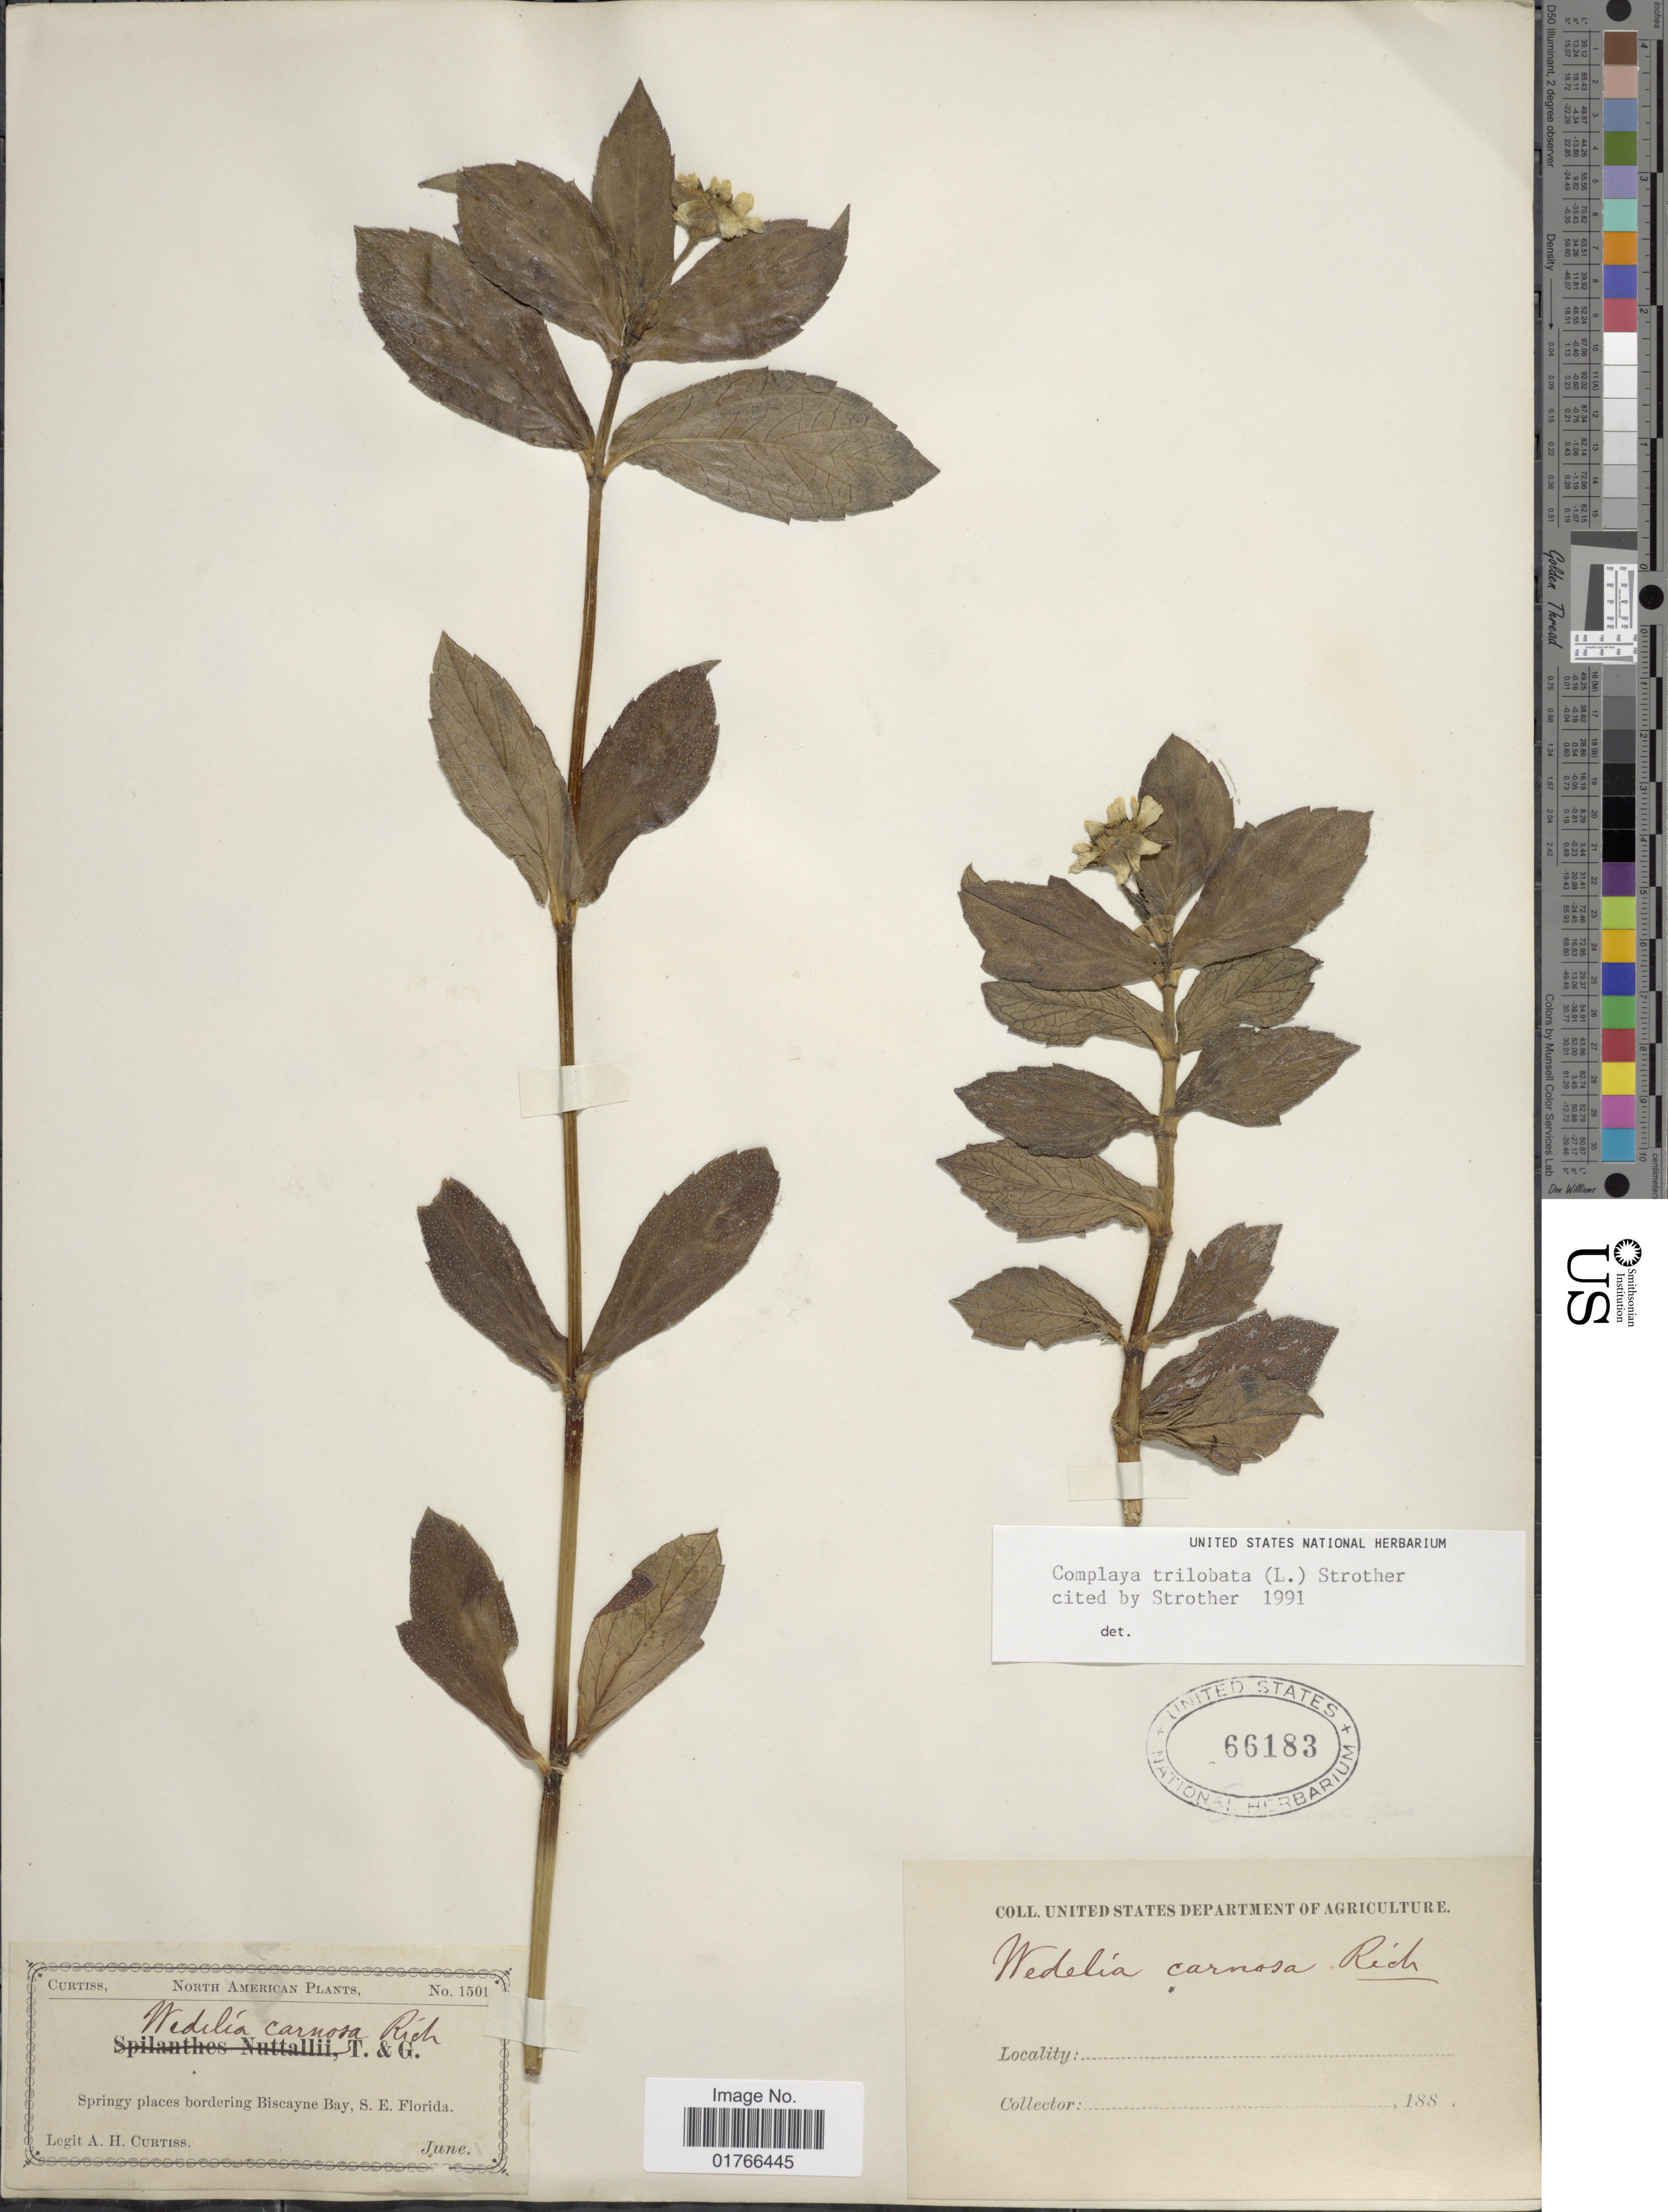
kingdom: Plantae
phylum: Tracheophyta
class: Magnoliopsida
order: Asterales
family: Asteraceae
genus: Sphagneticola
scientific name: Sphagneticola trilobata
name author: (L.) Pruski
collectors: A. H. Curtiss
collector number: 1501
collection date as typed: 188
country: United States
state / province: Florida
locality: North America, bordering Biscayne Bay, S. E. Forida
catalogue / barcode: US 66183